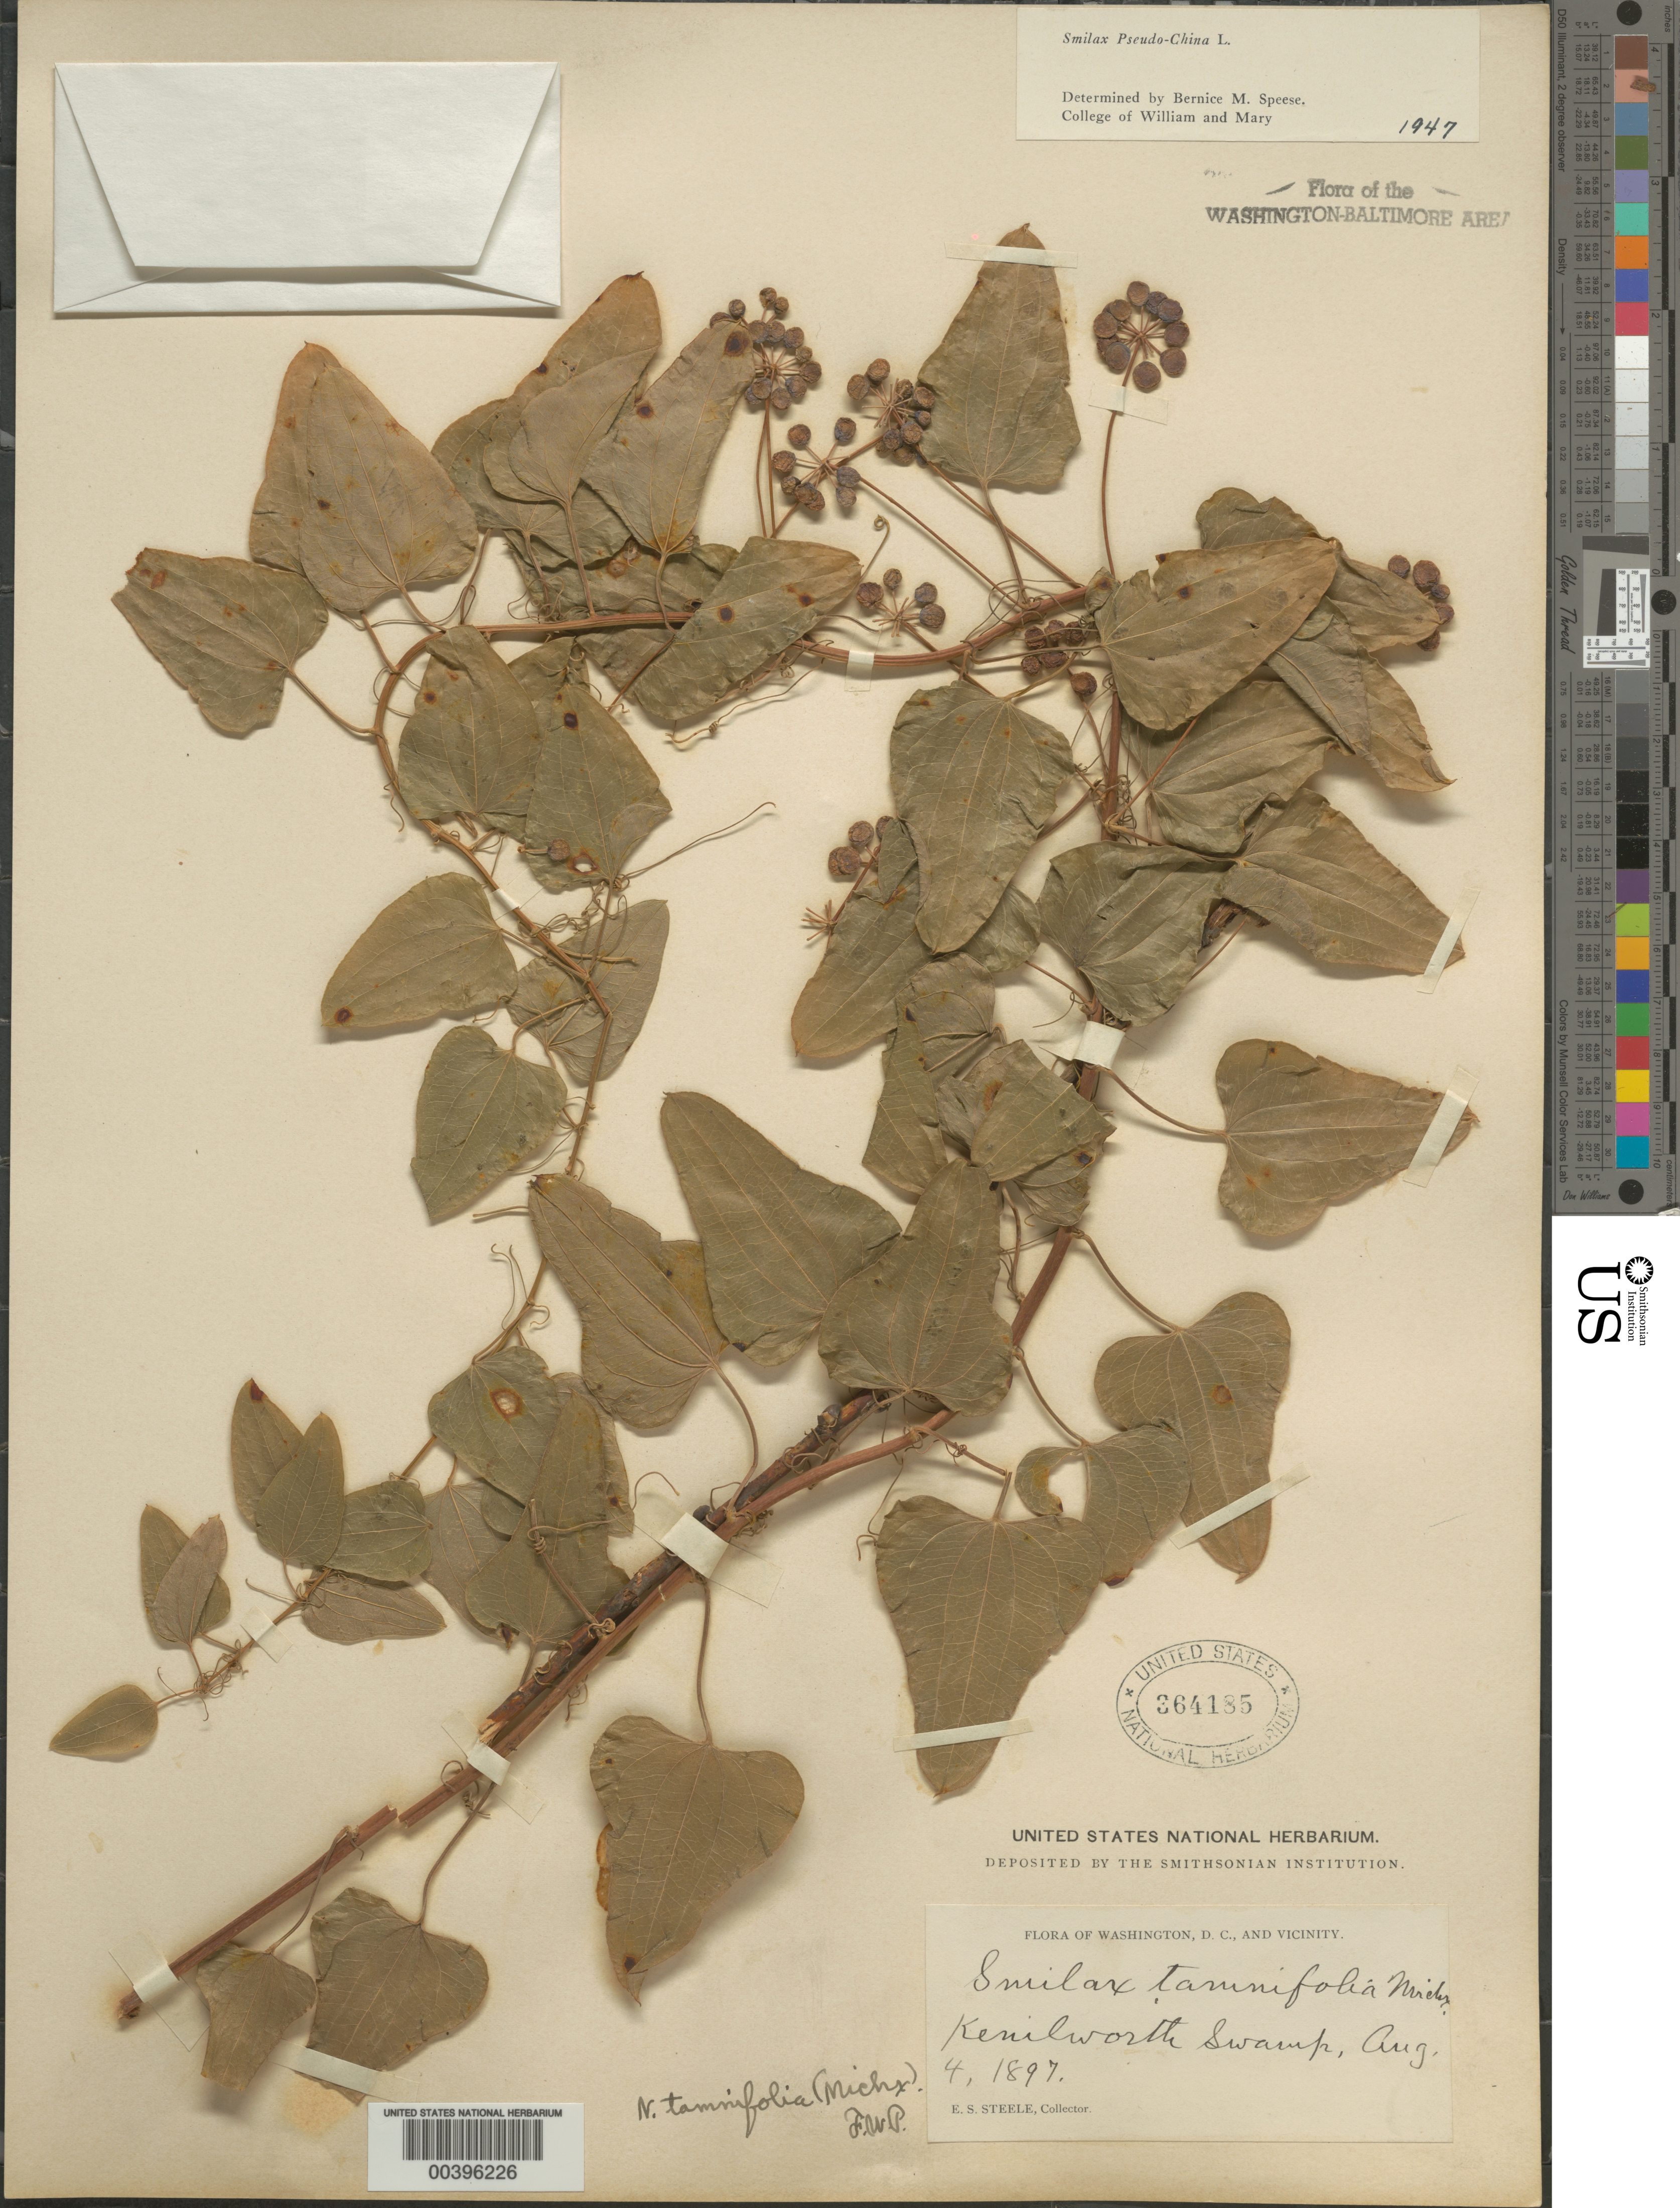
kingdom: Plantae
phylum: Tracheophyta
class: Liliopsida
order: Liliales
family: Smilacaceae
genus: Smilax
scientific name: Smilax pseudochina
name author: L.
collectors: E. Steele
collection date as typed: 14 Aug 1897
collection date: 1897-08-14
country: United States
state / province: District of Columbia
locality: Kenilworth swamp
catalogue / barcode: US 364185